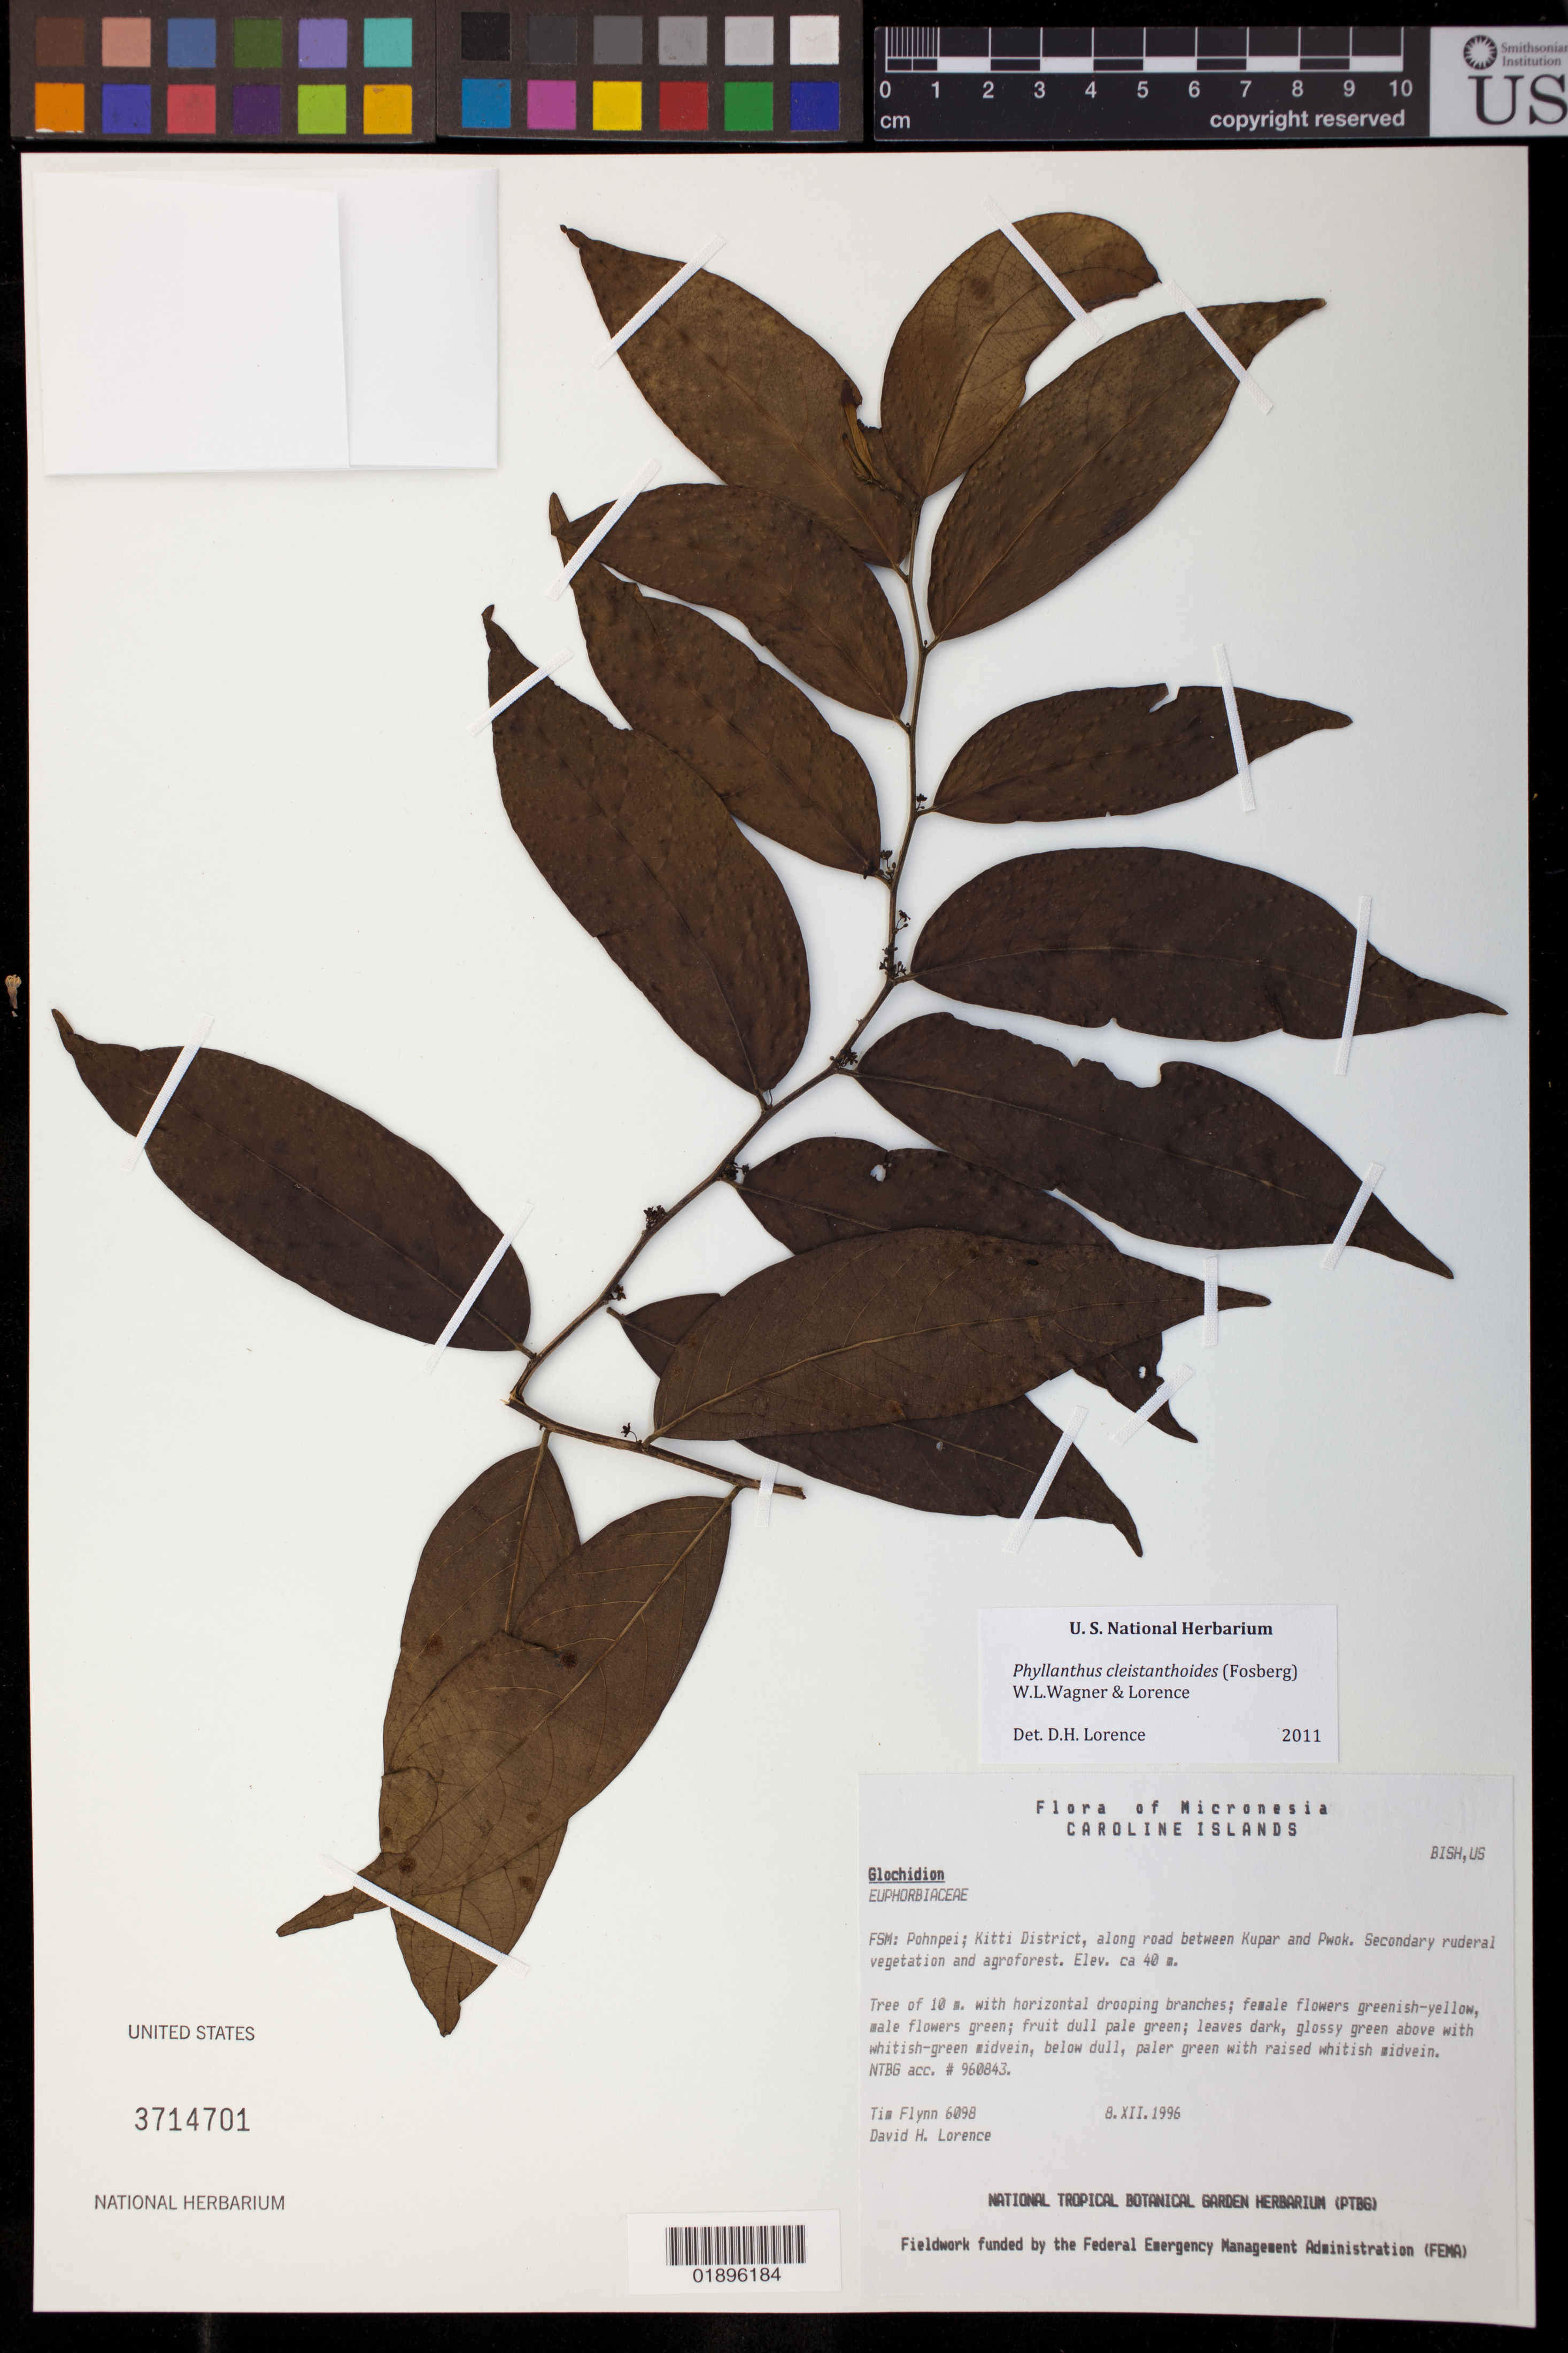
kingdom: Plantae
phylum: Tracheophyta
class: Magnoliopsida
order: Malpighiales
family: Phyllanthaceae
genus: Phyllanthus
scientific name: Phyllanthus cleistanthoides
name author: (Fosberg) W.L. Wagner & Lorence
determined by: Lorence, David H., (PTBG), National Tropical Botanical Garden (UNITED STATES)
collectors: D. Lorence, T. Flynn, M. Balick & M. Long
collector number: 6098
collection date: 1997-09-10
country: Micronesia, Federated States of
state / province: Kosrae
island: Kosrae [Kusaie]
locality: Kosrae. Malem Municipality. Along main road between Malen and Utwe, about 1 mile N of "Hiroshi Point."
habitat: Secondary ruderal vegetation and agroforest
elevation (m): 1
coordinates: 051800, 1630145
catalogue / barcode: US 3714701